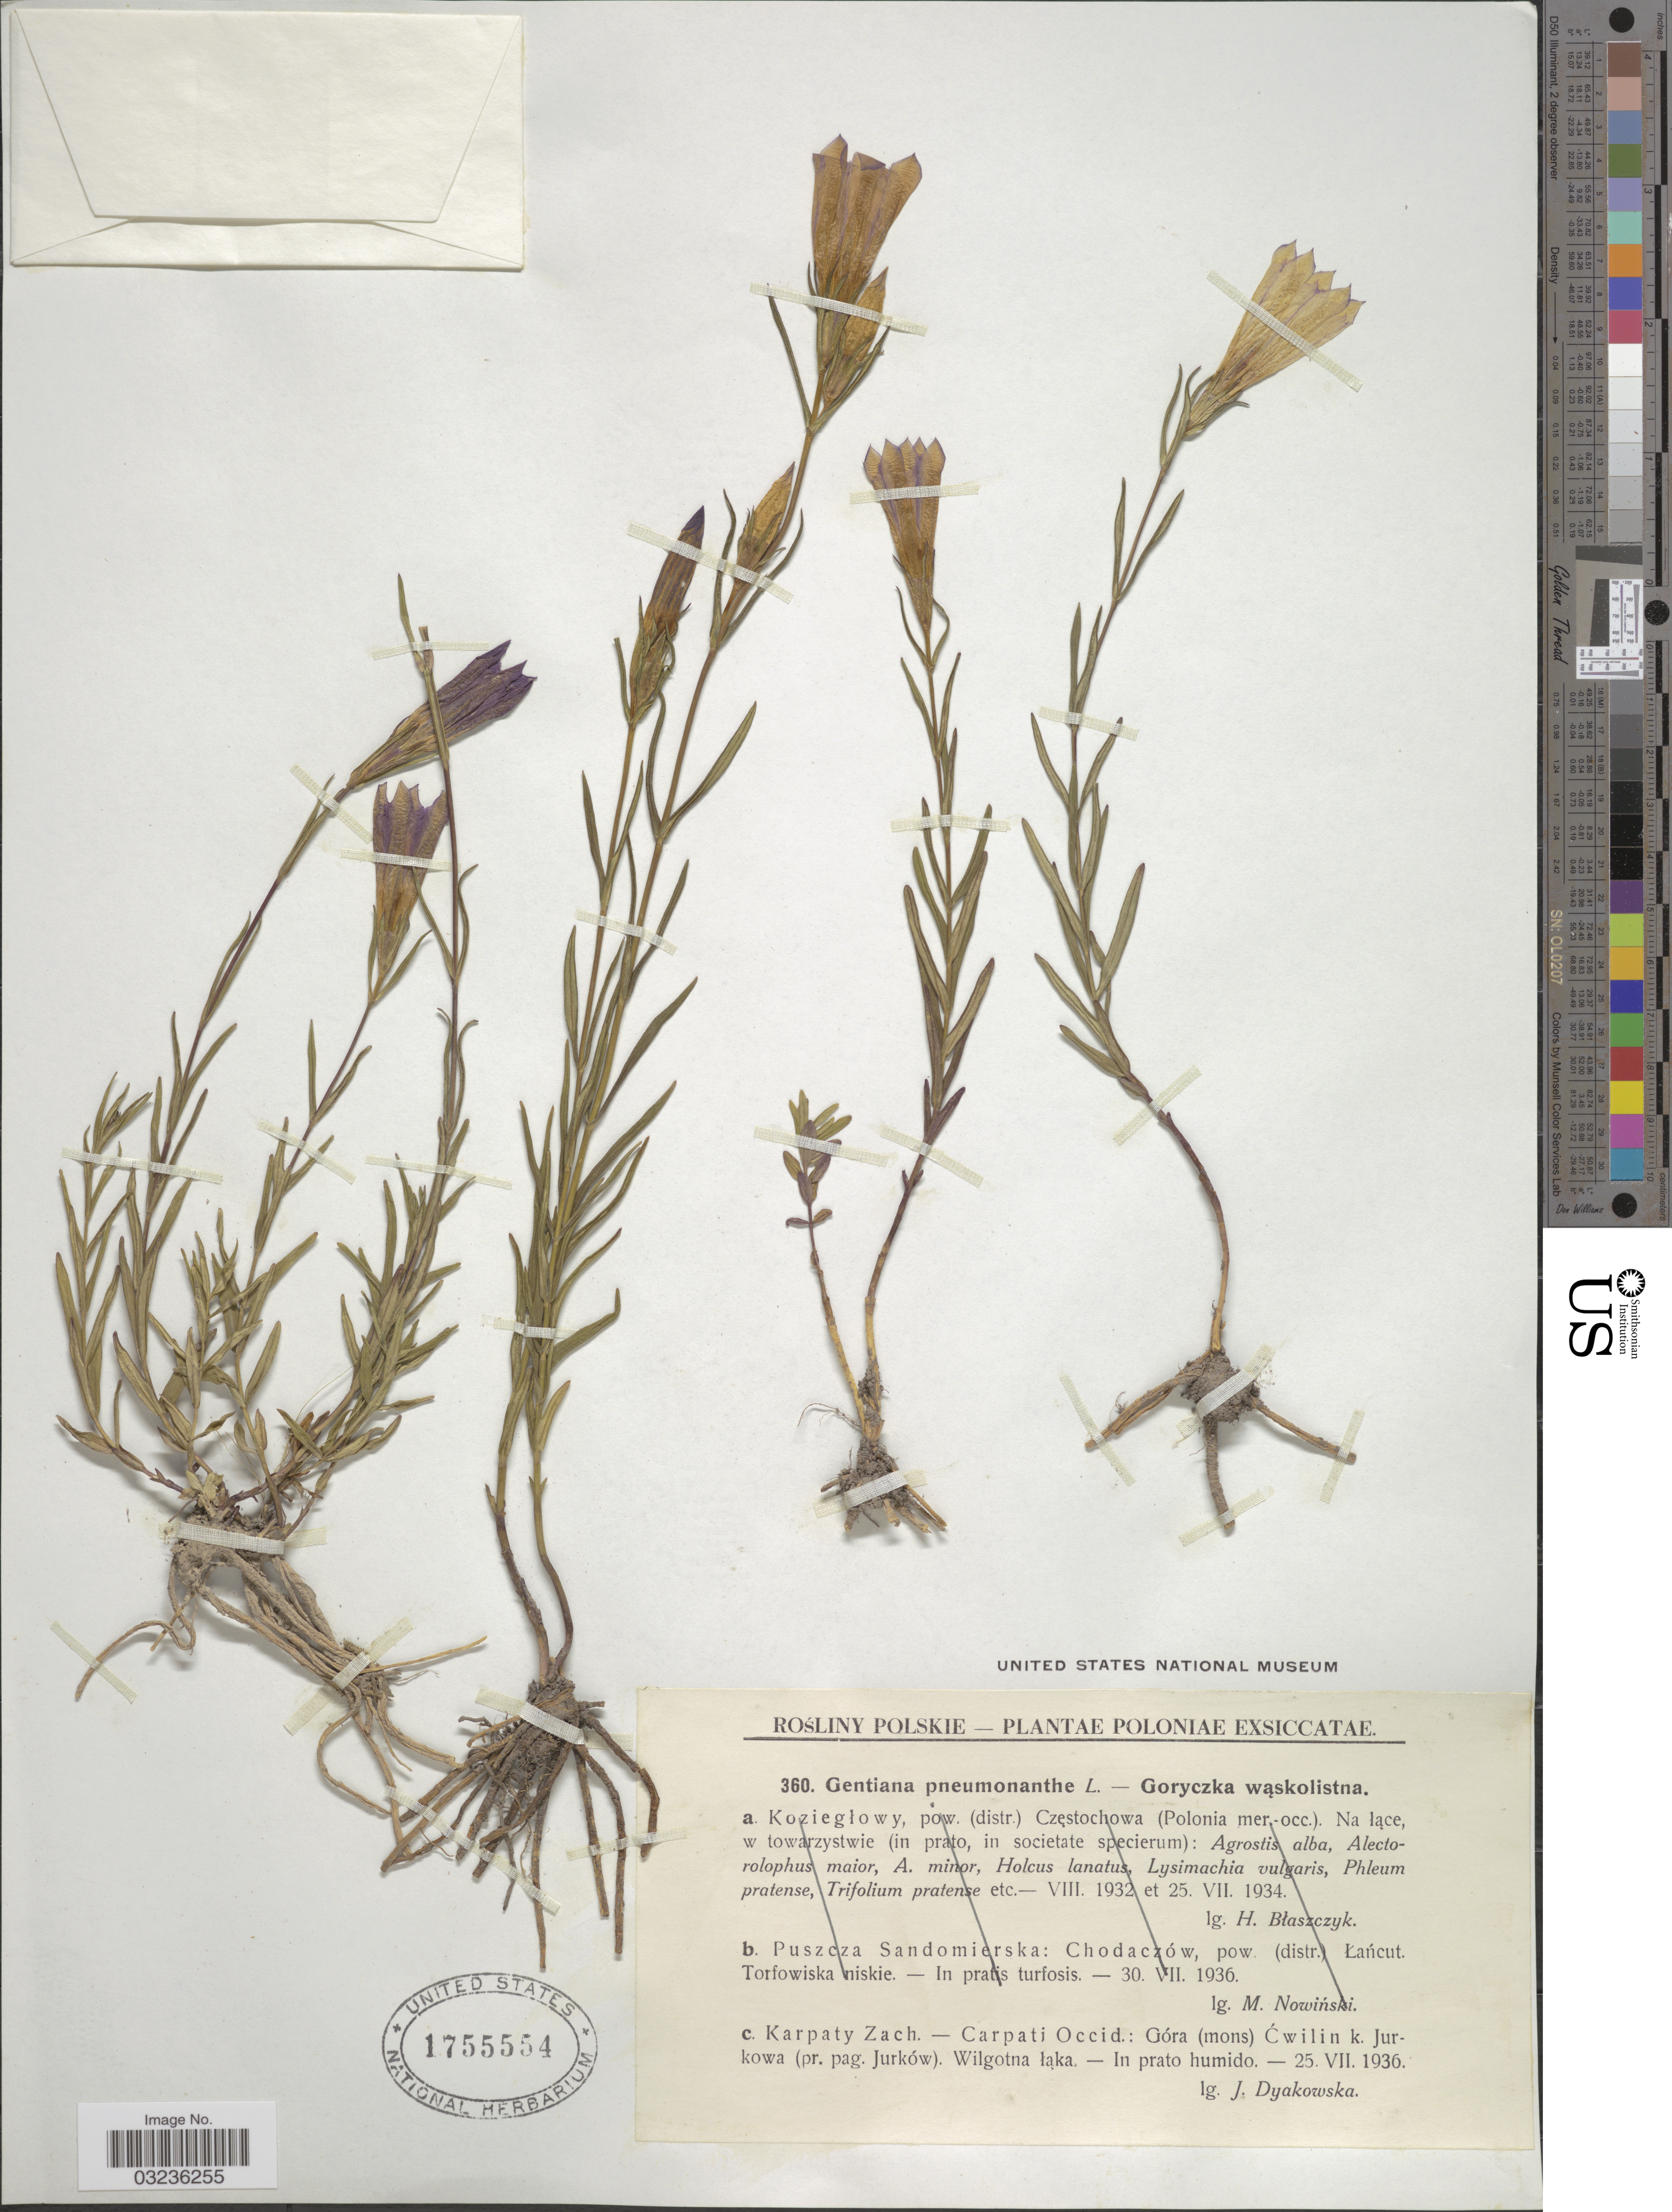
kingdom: Plantae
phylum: Tracheophyta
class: Magnoliopsida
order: Gentianales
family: Gentianaceae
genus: Gentiana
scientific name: Gentiana pneumonanthe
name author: L.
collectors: J. Dyakowska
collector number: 360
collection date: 1936-07-25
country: Poland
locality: Karpaty Zach., Carpati Occid., Góra (mons) Cwilin k. Jurkowa (pr. pag. Jurków), Wilgotna laka, In prato humido.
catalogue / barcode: US 1755554